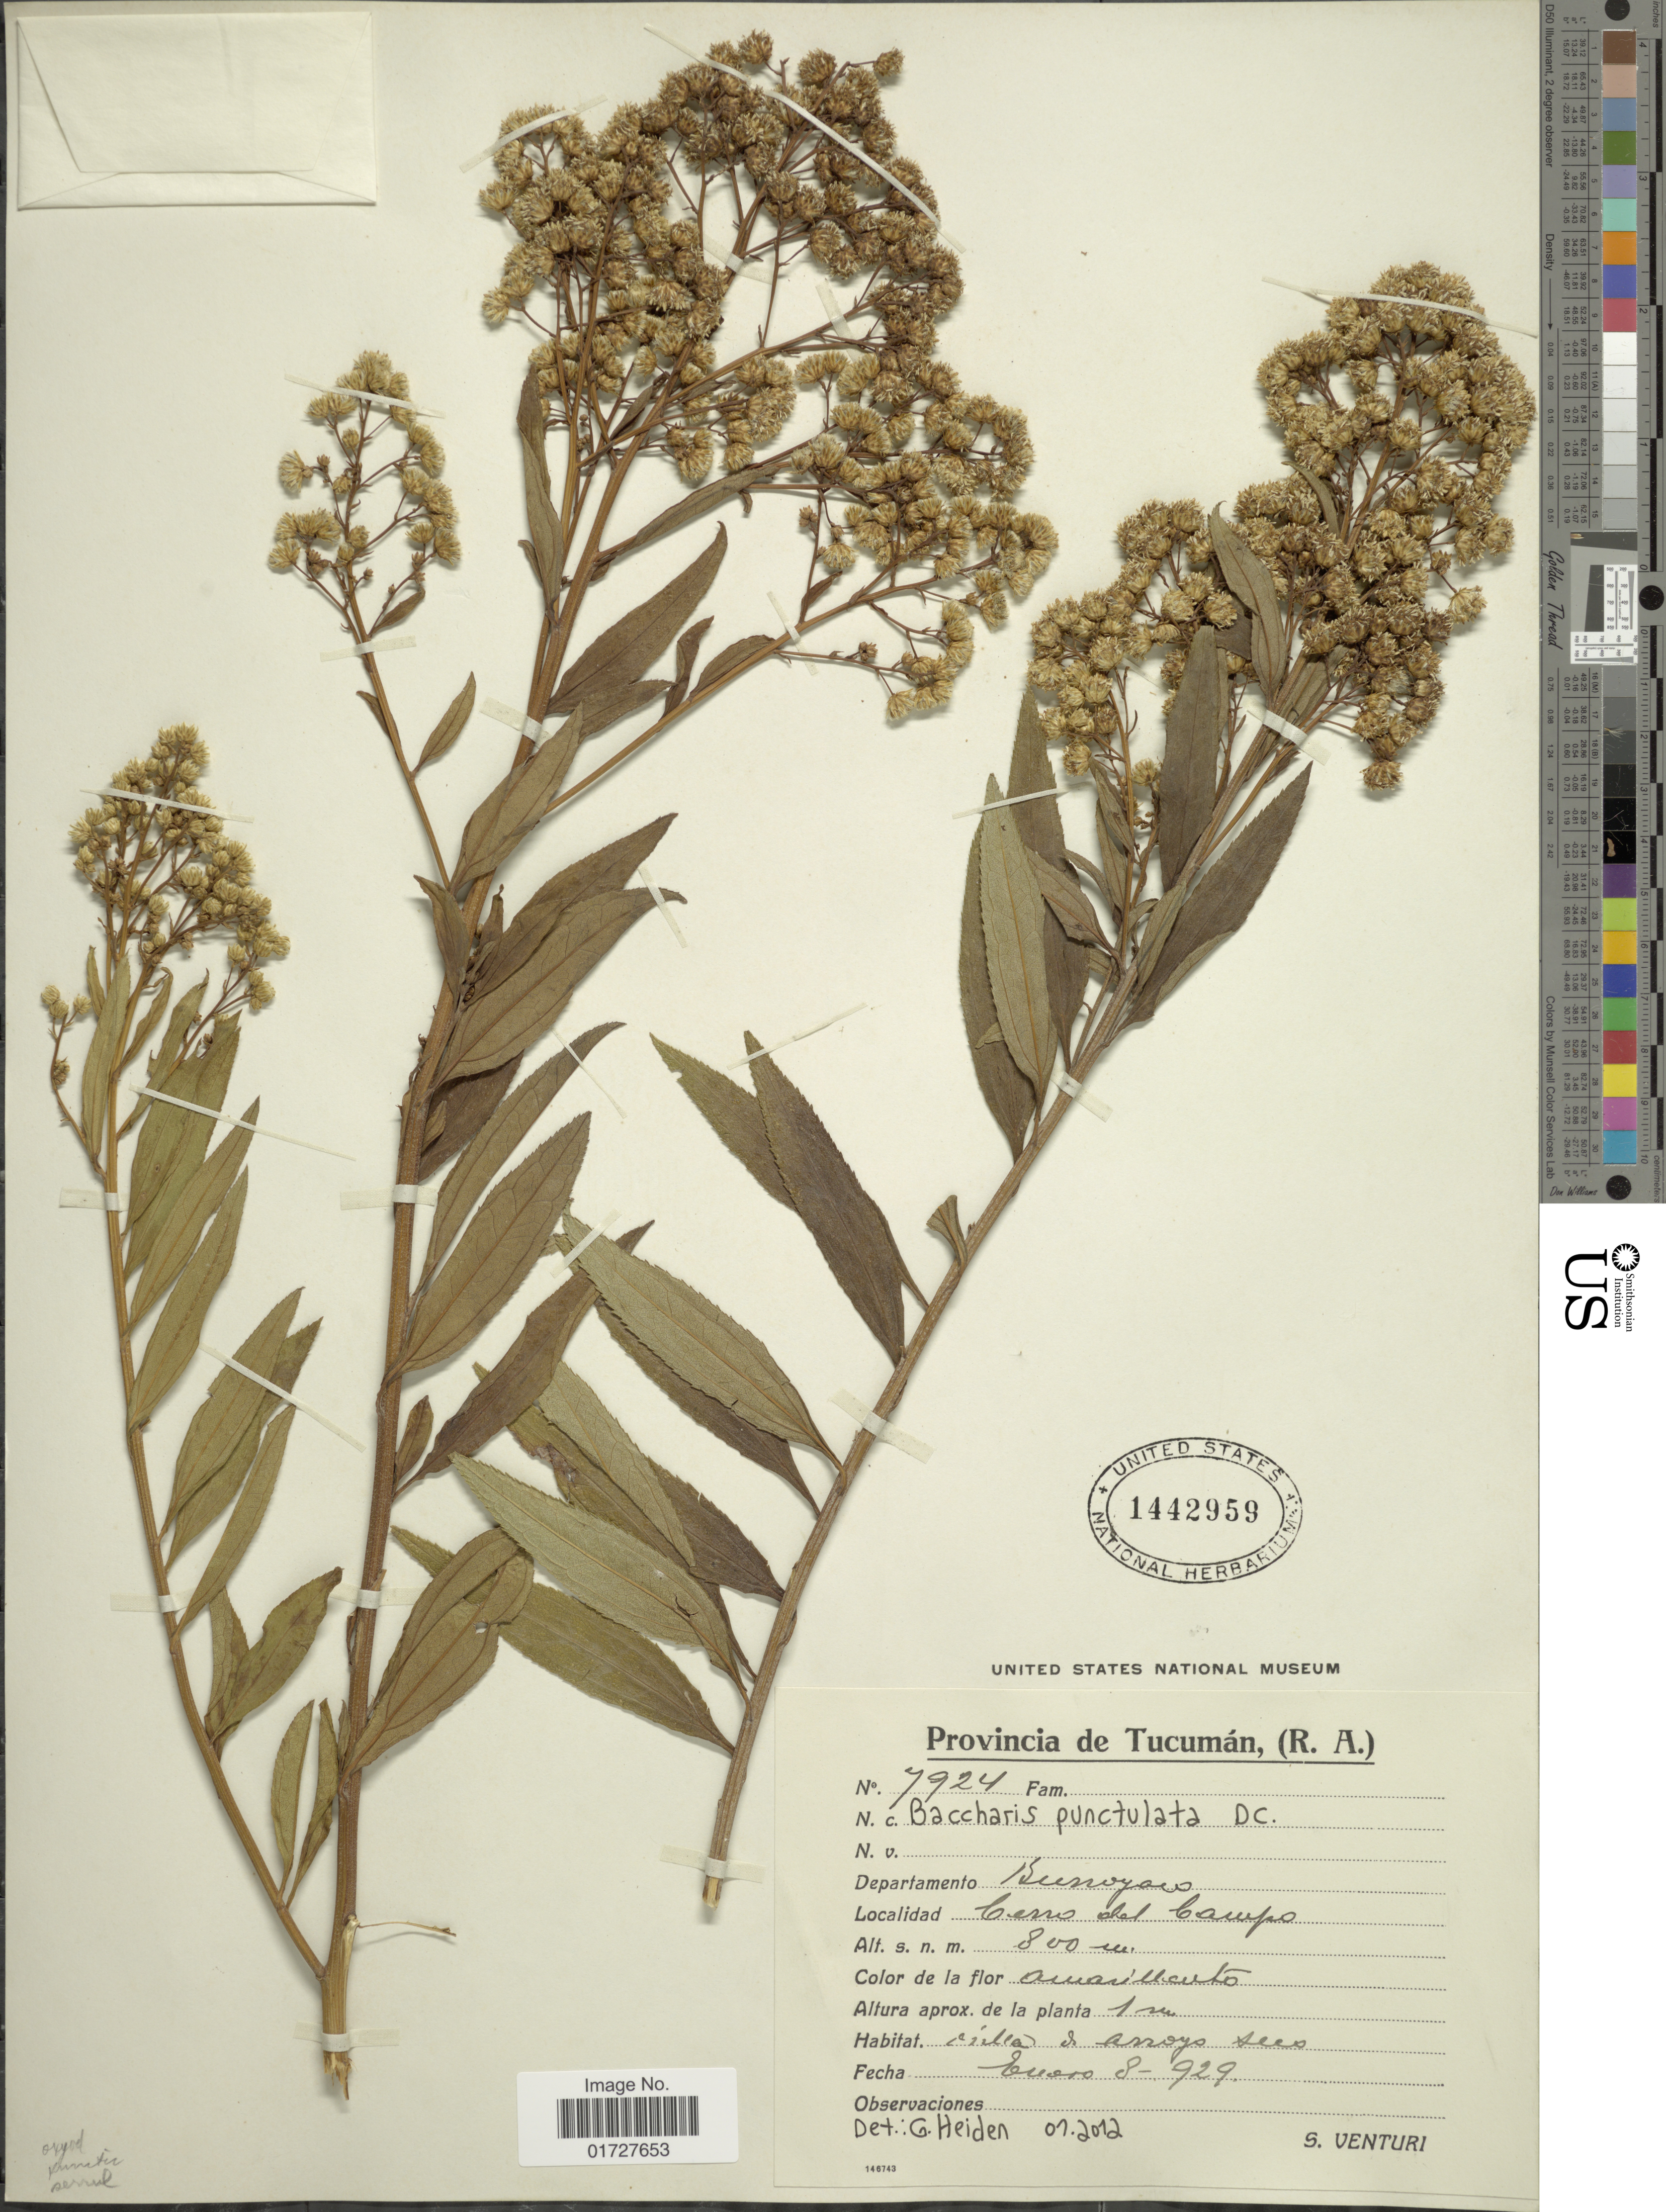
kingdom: Plantae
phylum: Tracheophyta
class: Magnoliopsida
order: Asterales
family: Asteraceae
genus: Baccharis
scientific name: Baccharis punctulata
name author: DC.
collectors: S. Venturi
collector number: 7924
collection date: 1929-01-08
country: Argentina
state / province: Tucuman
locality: Departamento Burroyaco, Cerro del Campo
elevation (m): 800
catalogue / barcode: US 1442959